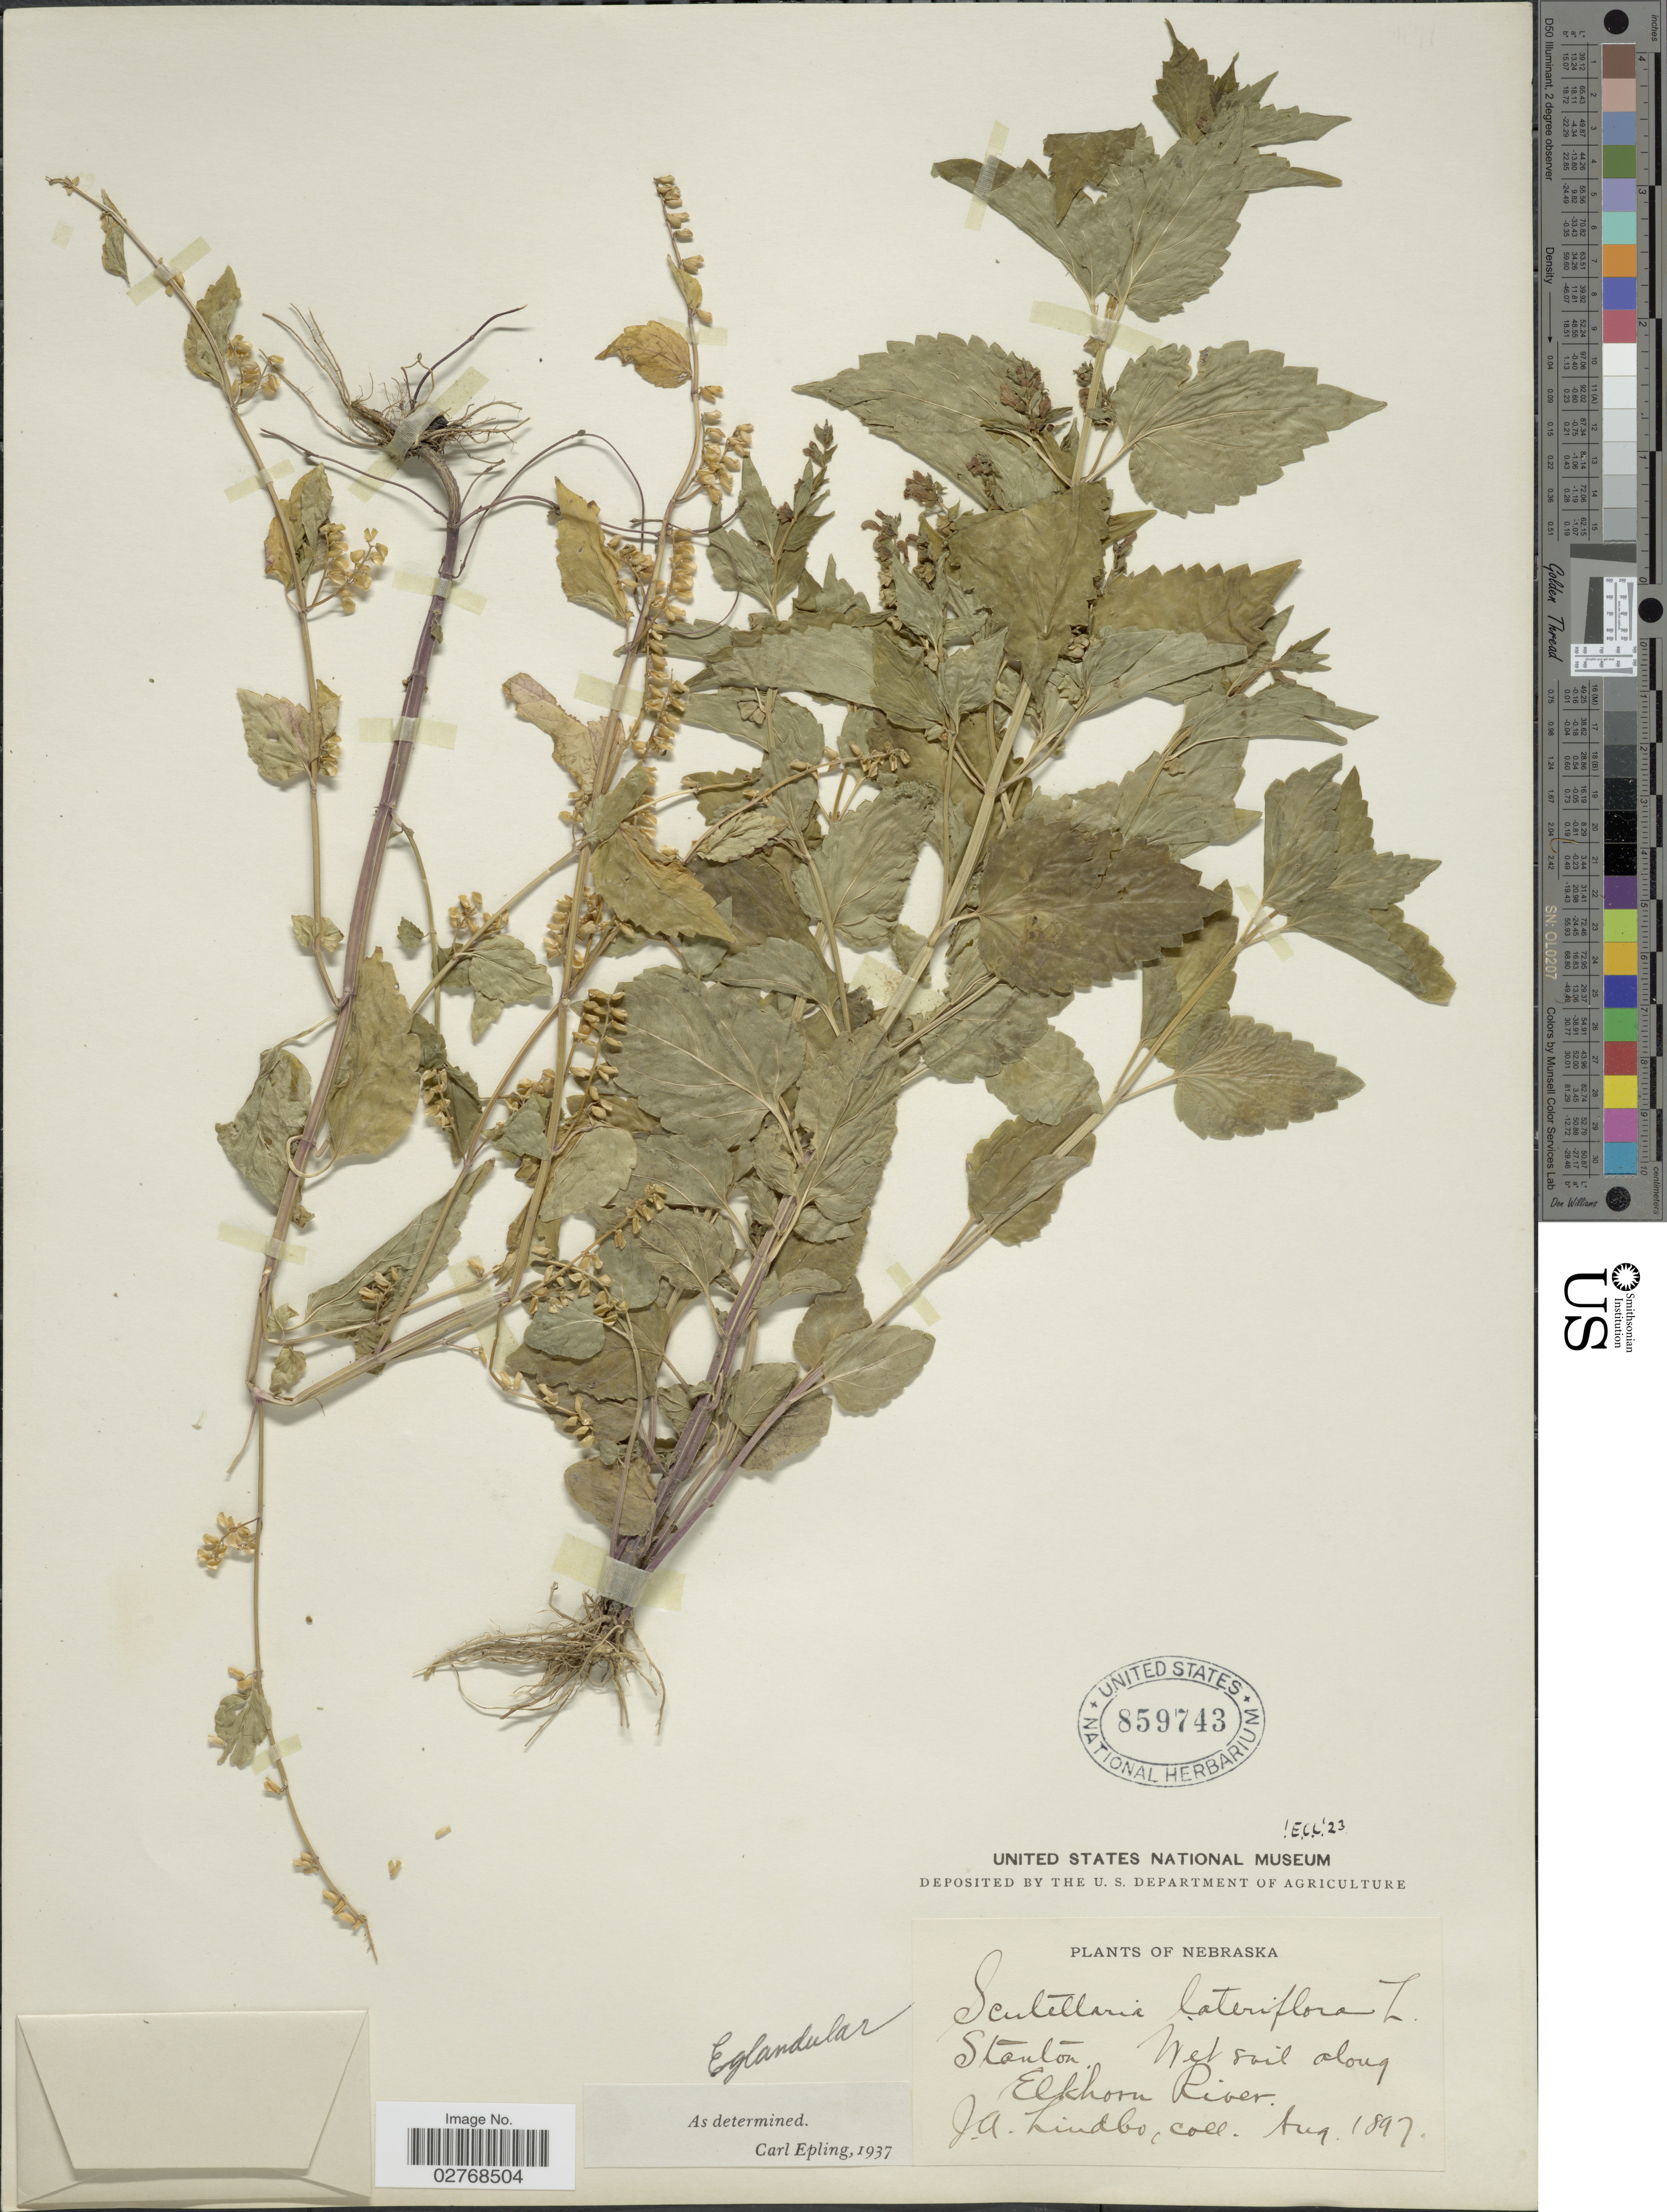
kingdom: Plantae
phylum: Tracheophyta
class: Magnoliopsida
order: Lamiales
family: Lamiaceae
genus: Scutellaria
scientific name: Scutellaria lateriflora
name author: L.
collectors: J. Lindbo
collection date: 1897-08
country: United States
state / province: Nebraska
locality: Stanton. West soil along Elkhorn River.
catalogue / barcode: US 859743